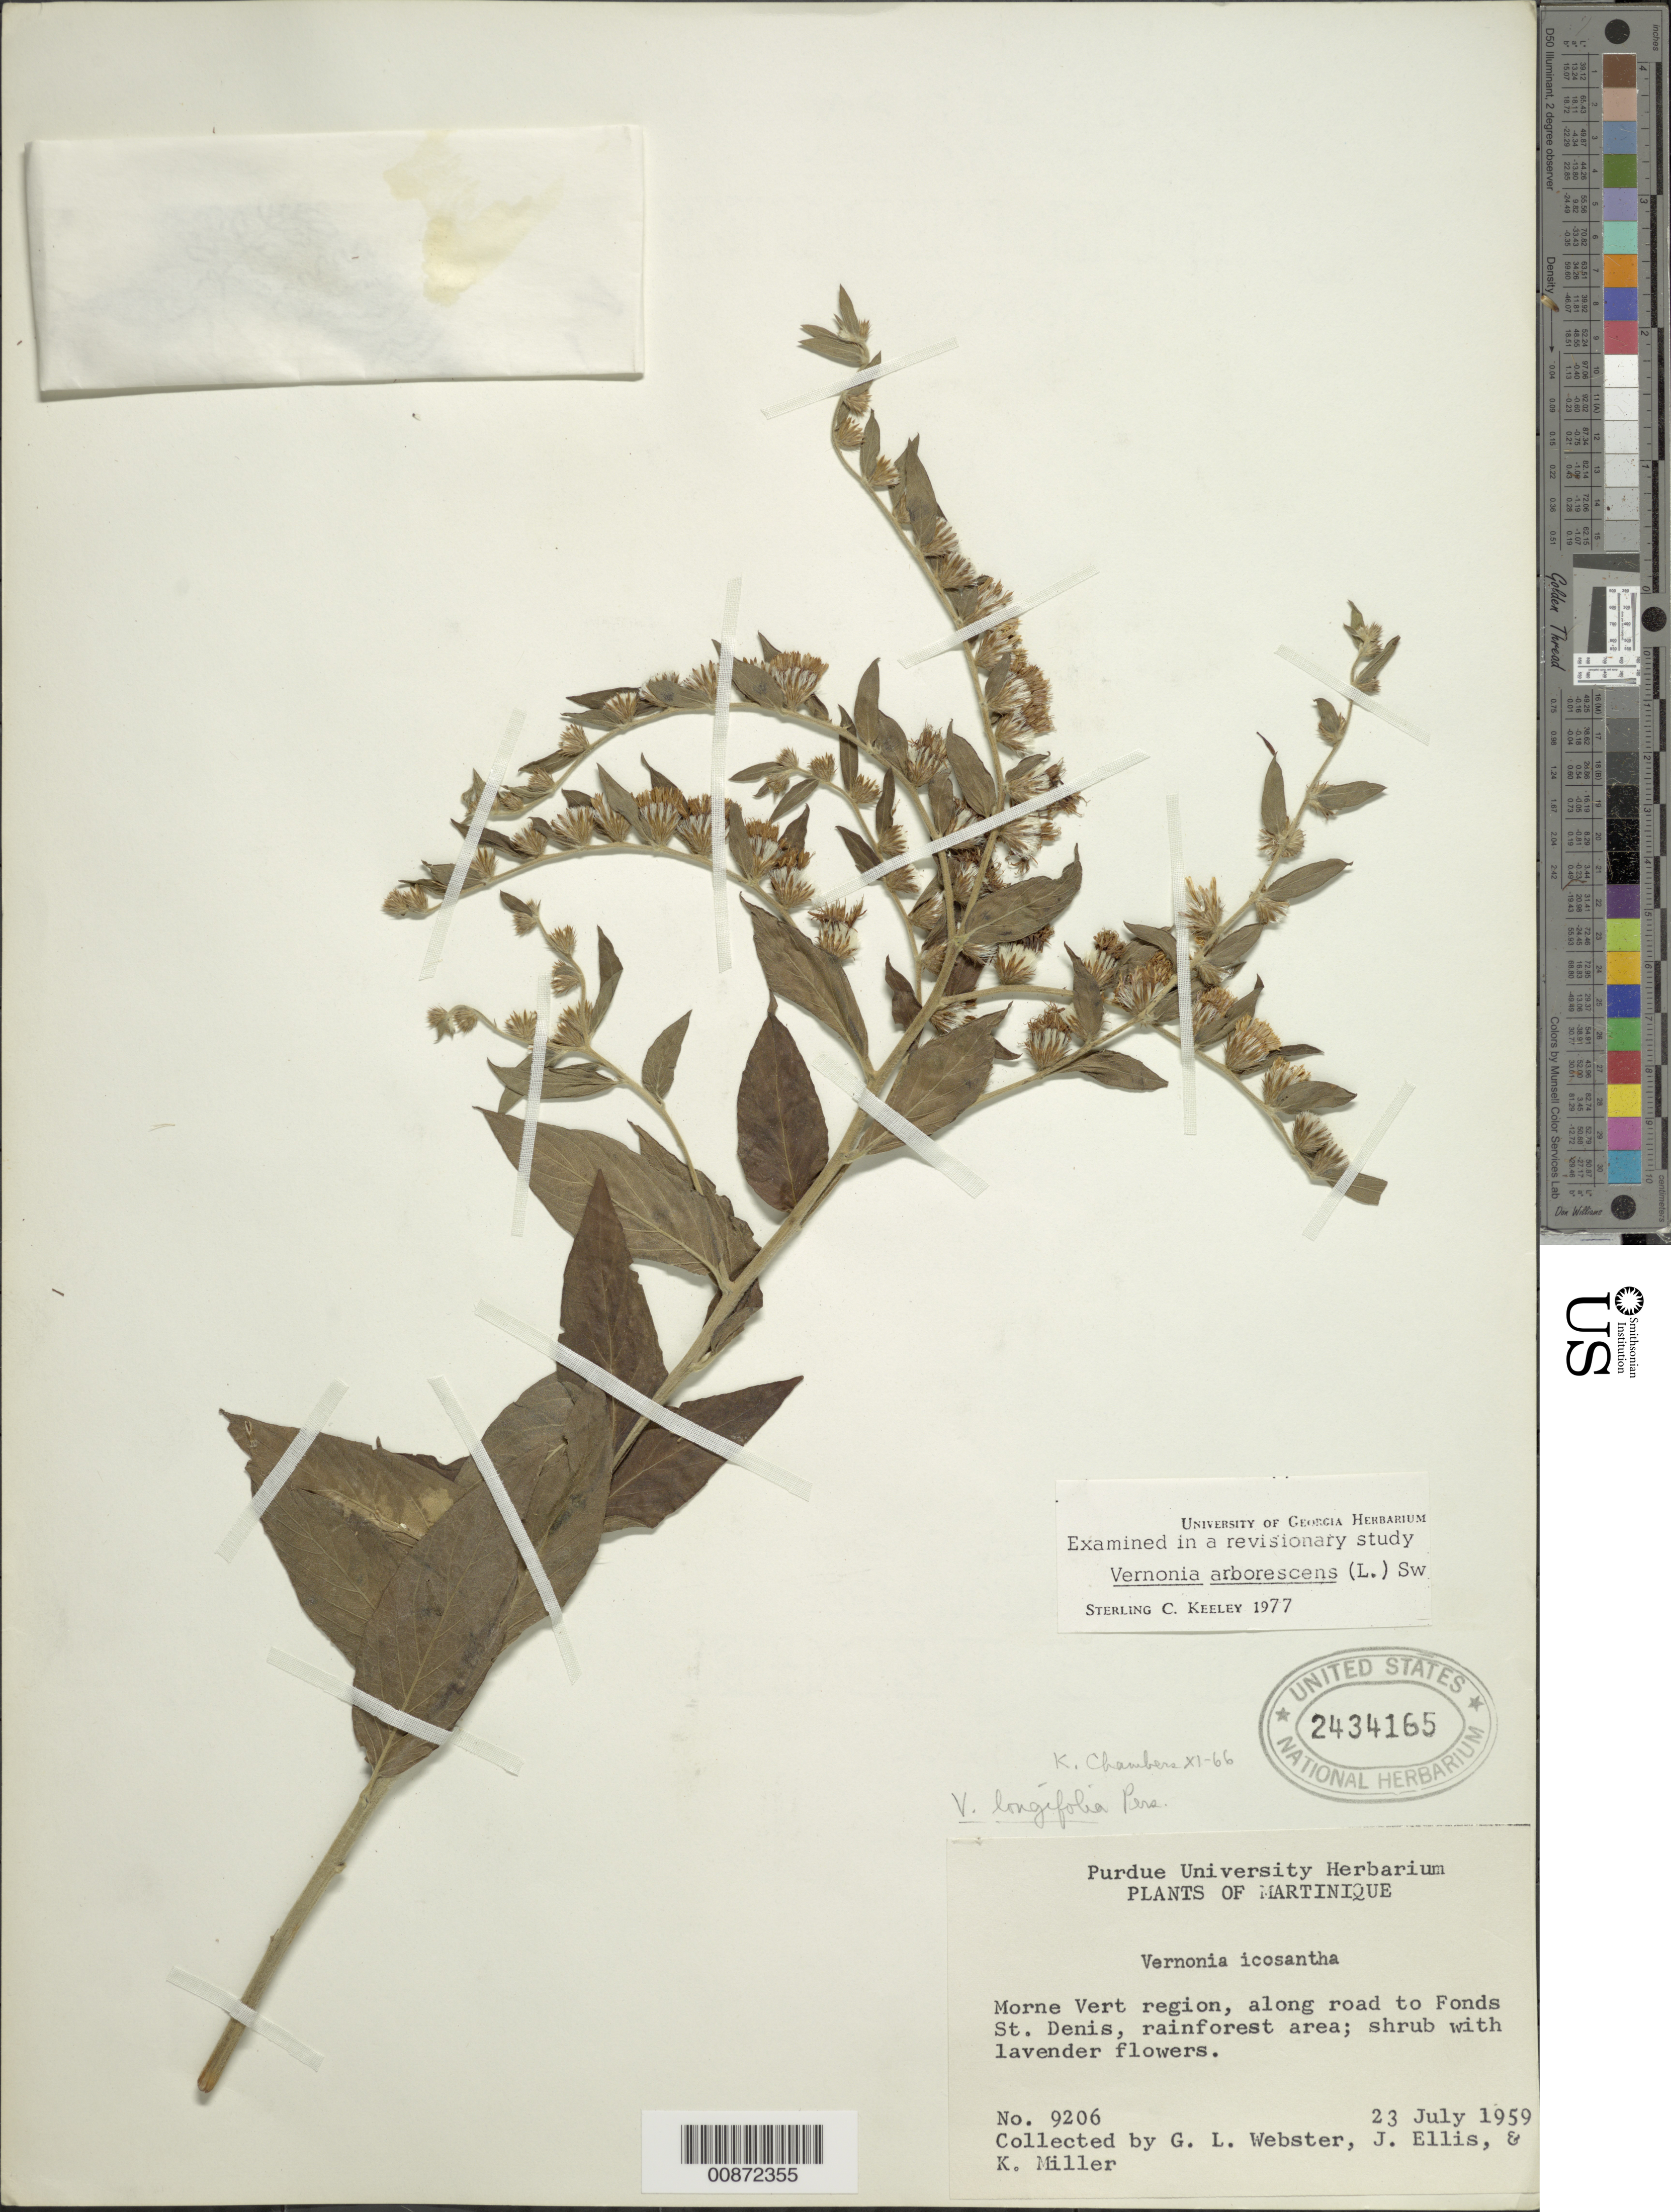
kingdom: Plantae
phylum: Tracheophyta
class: Magnoliopsida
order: Asterales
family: Asteraceae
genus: Lepidaploa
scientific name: Lepidaploa glabra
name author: (Willd.) H. Rob.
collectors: G. L. Webster, J. R. Ellis & K. Miller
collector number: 9206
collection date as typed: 23 Jul 1959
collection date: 1959-07-23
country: Martinique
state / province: Saint-Pierre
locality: Morne Vert region, road to Fonds St. Denis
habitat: Rainforest, along road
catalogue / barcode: US 2434165